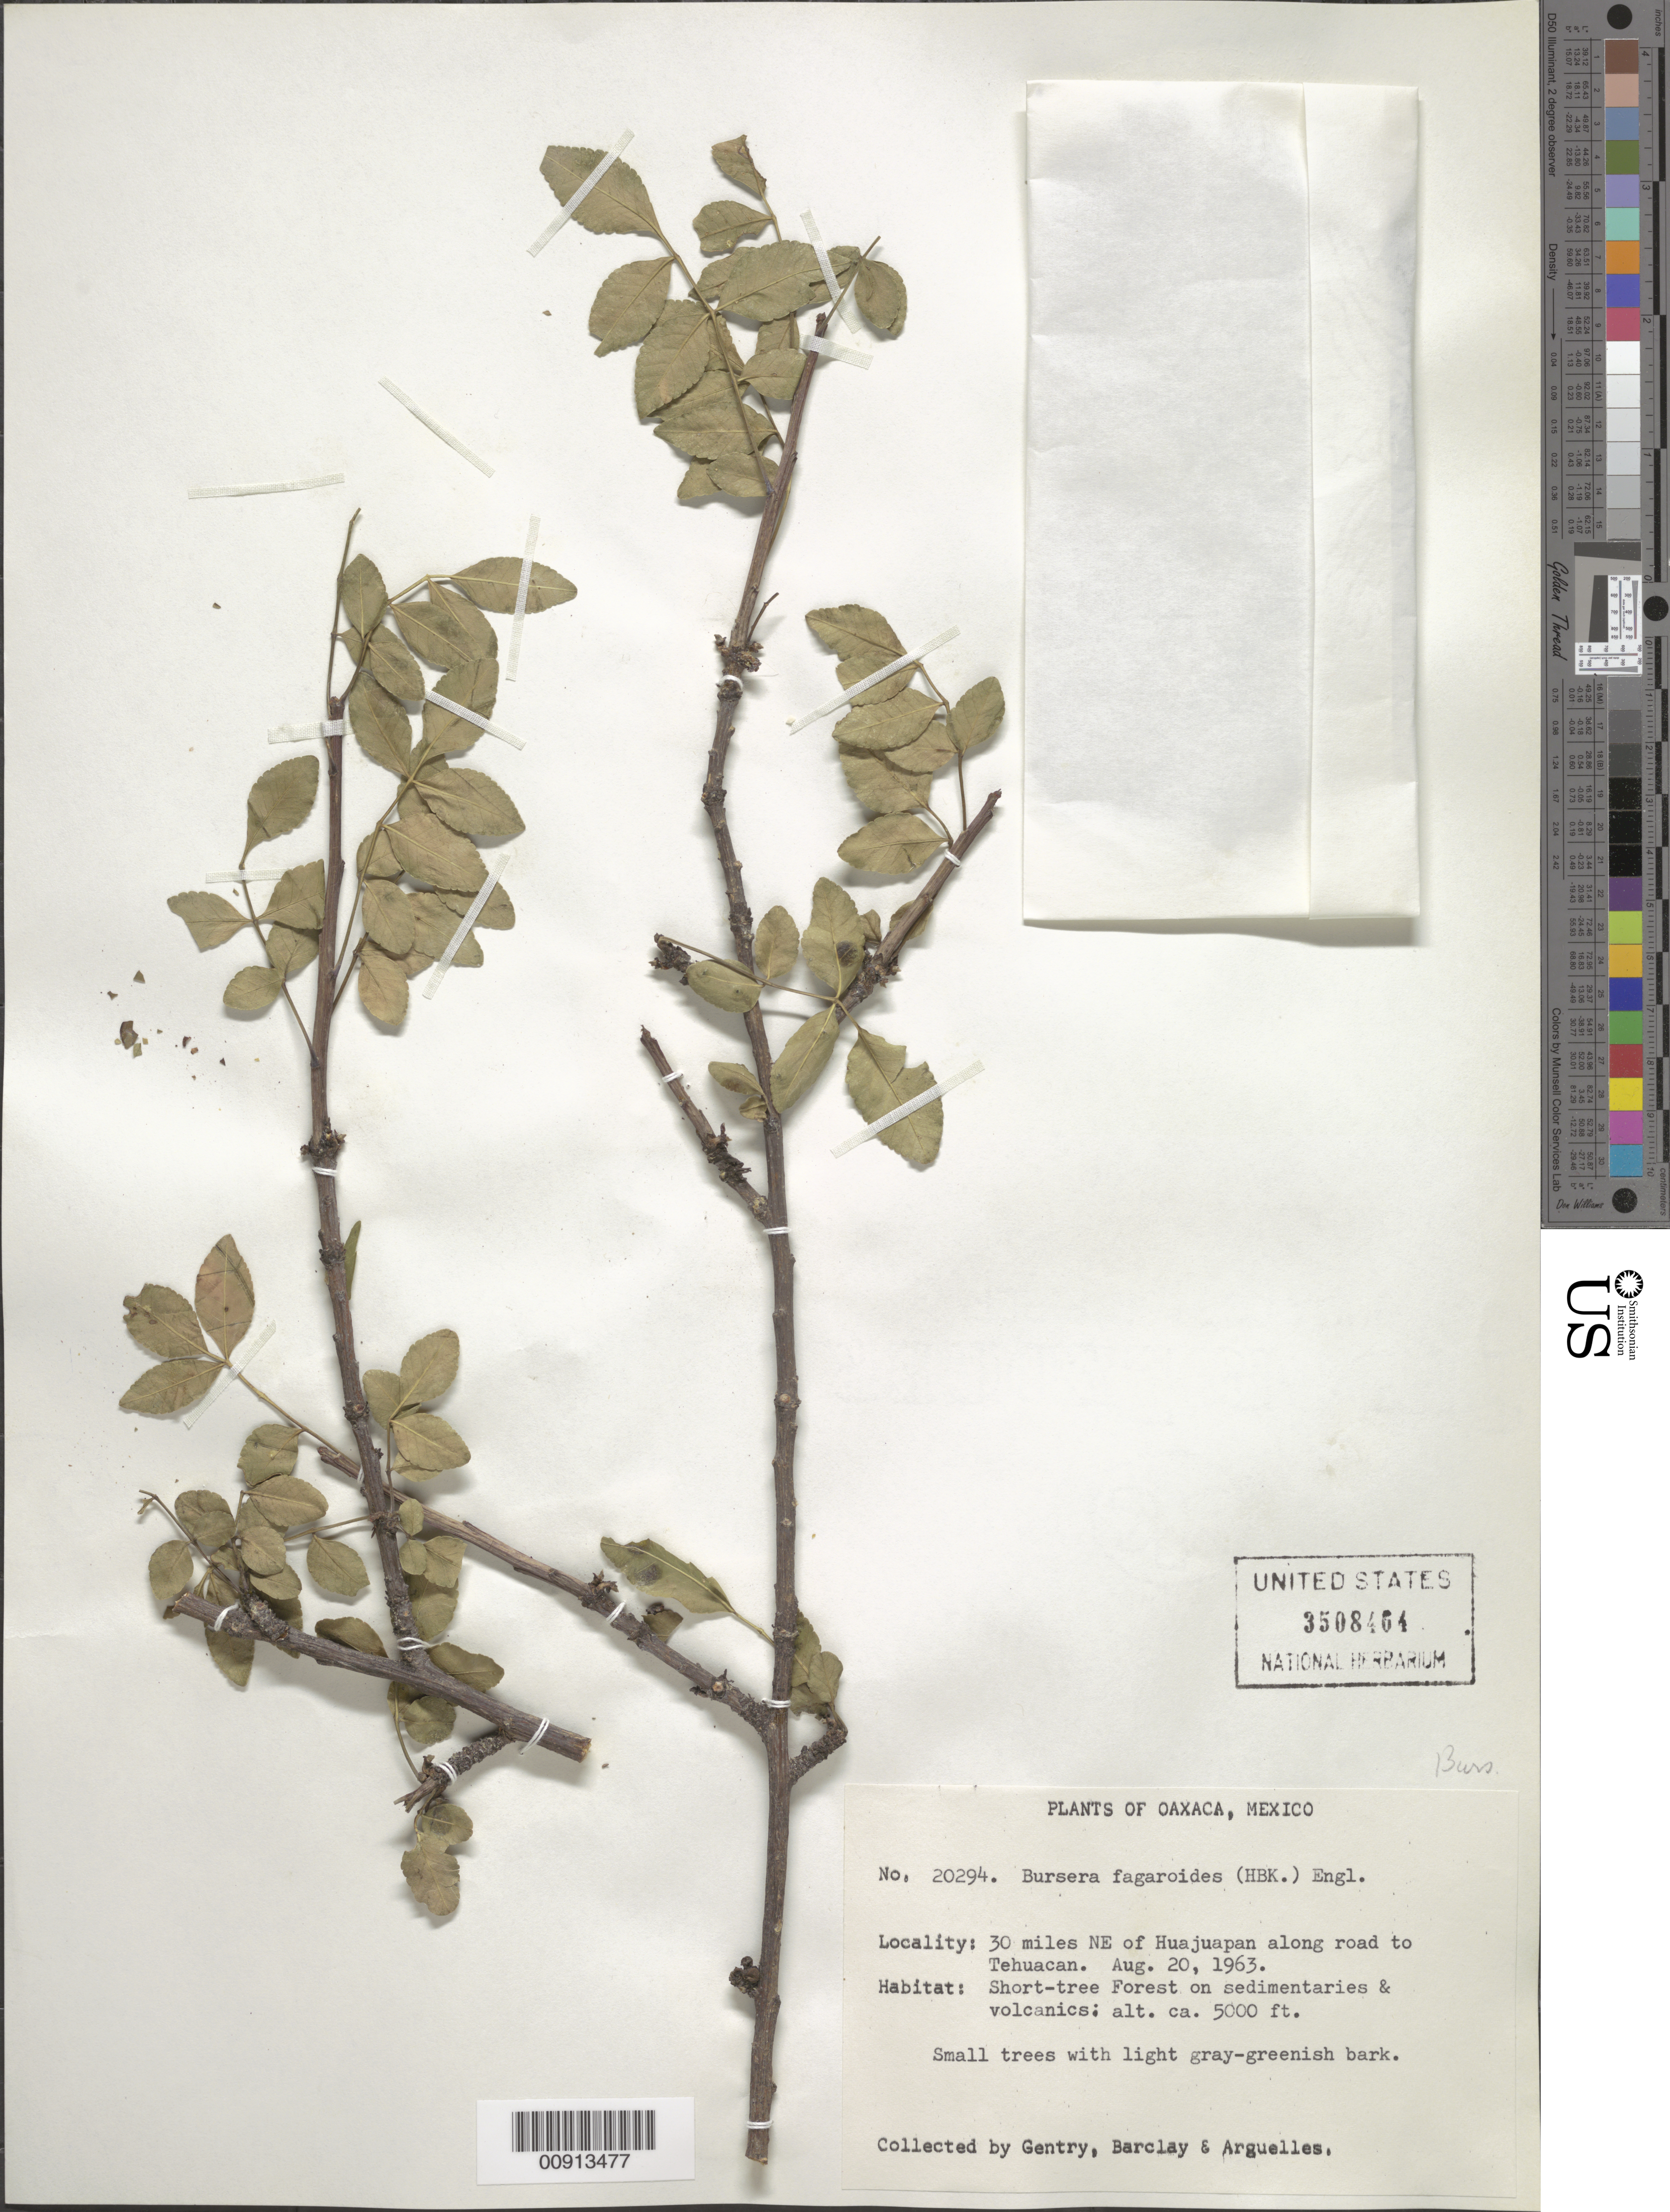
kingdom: Plantae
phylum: Tracheophyta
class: Magnoliopsida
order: Sapindales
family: Burseraceae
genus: Bursera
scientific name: Bursera inaguensis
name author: Britton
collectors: Gentry, --, -- Barclay & Arguelles, --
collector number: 20294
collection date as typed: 20 Aug 1963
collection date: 1963-08-20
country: Mexico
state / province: Oaxaca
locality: Oaxaca: 30 miles NE of Huahuapan along road to Tehuacán.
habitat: Short-tree Forest on sedimentaries & volcanics.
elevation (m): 1524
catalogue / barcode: US 3508464